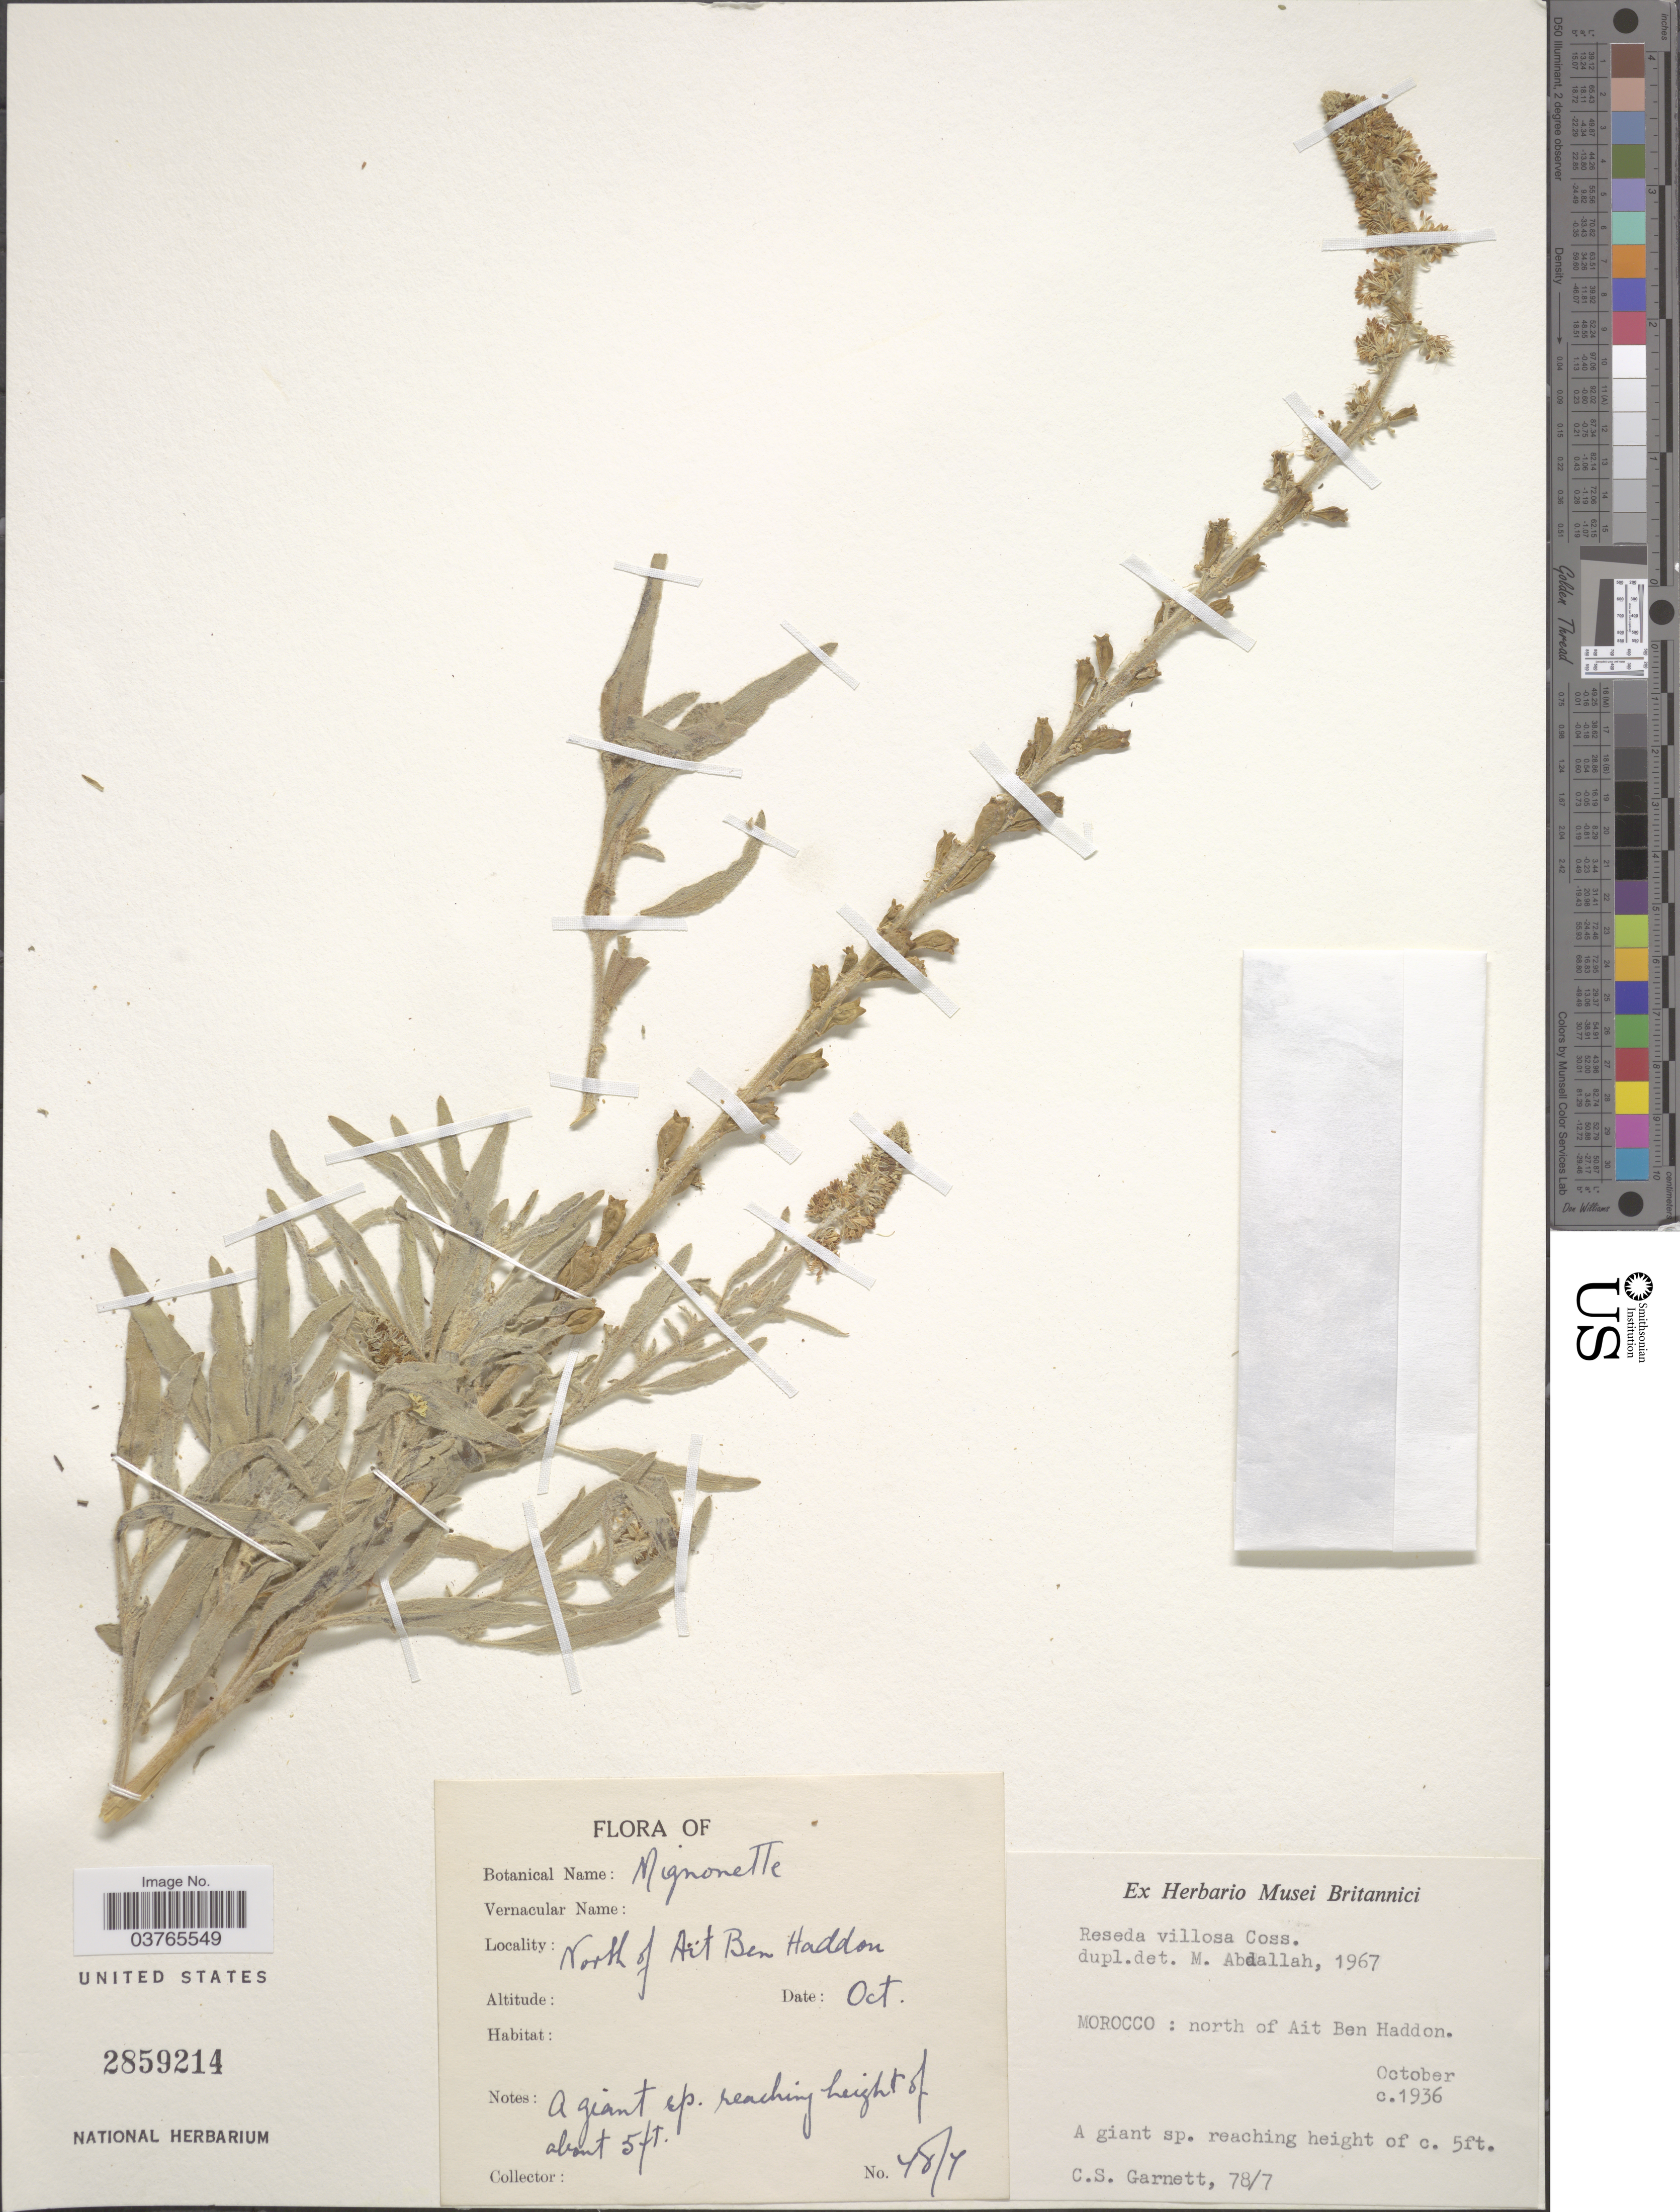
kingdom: Plantae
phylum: Tracheophyta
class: Magnoliopsida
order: Brassicales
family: Resedaceae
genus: Reseda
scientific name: Reseda villosa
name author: Coss.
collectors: C. Garnett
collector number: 78/7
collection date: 1936-10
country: Morocco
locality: North of Ait Ben Haddon.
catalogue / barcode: US 2859214